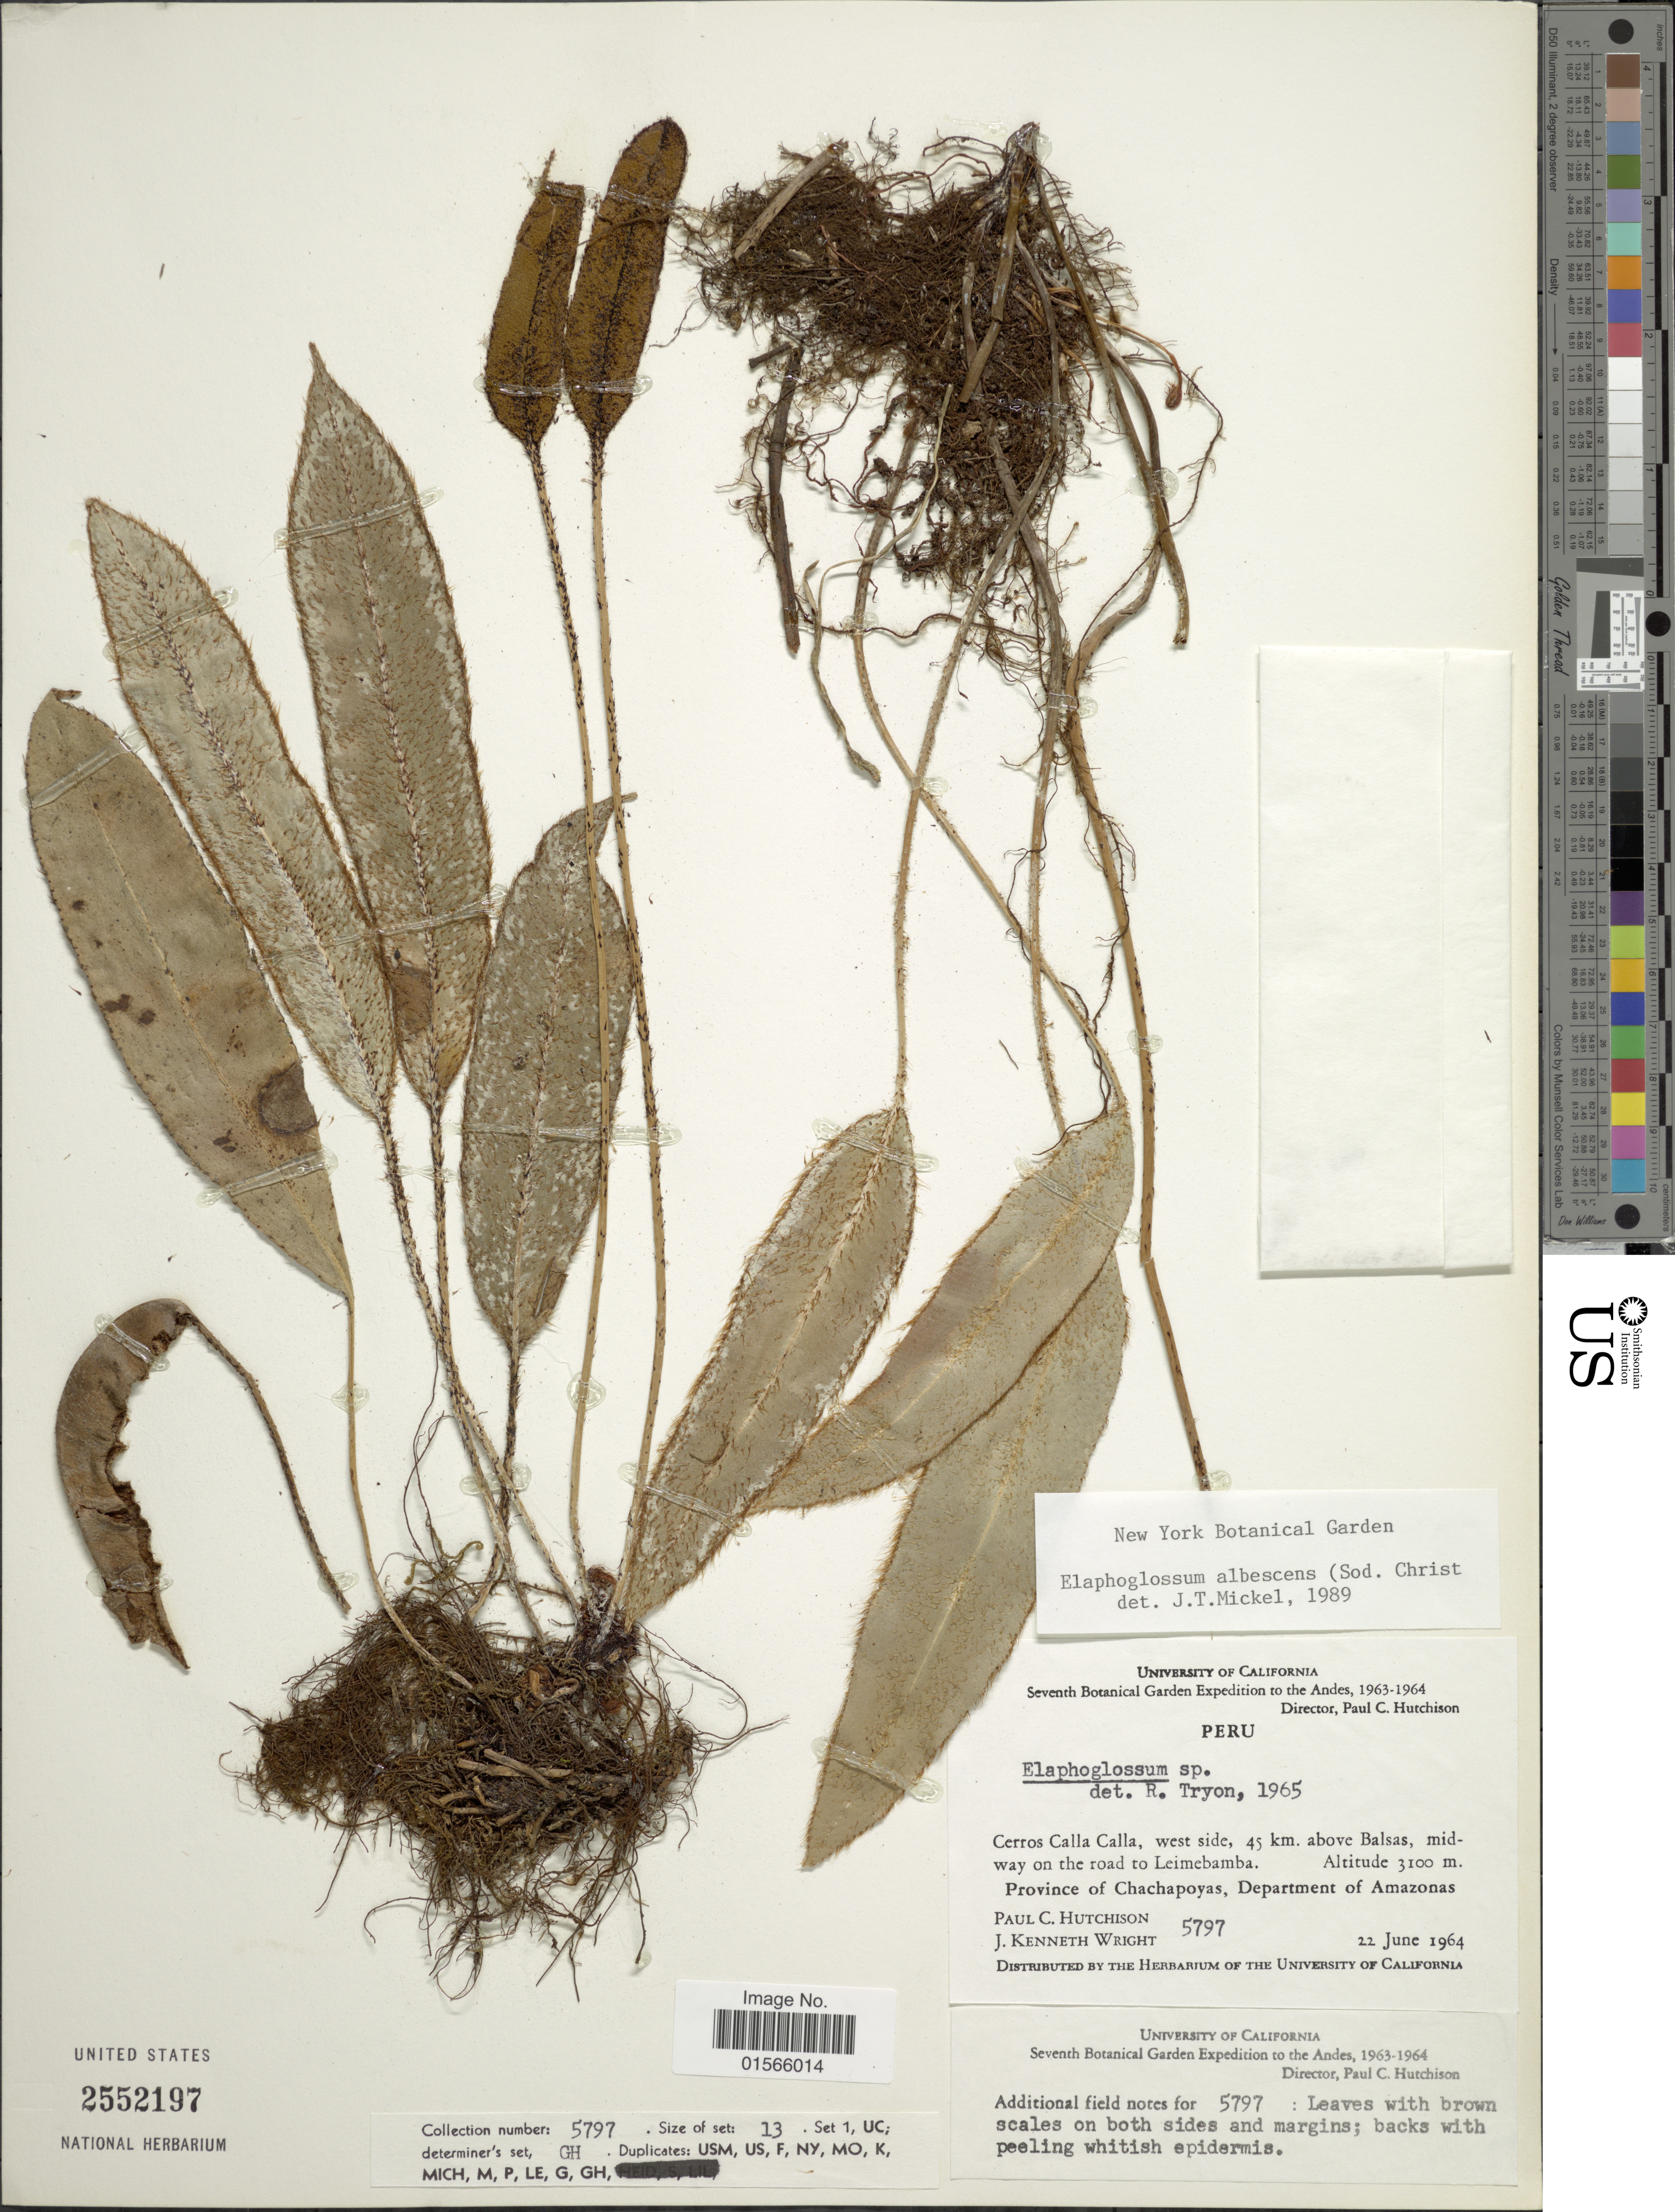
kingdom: Plantae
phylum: Tracheophyta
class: Polypodiopsida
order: Polypodiales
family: Dryopteridaceae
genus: Elaphoglossum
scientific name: Elaphoglossum albescens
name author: (Sodiro) Christ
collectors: P. C. Hutchison & J. K. Wright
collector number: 5797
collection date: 1964-06-22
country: Peru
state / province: Amazonas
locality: Cerros Calla Calla, west side, 45 km. above Balsas, midway on the road to Leimebamba, Provinces of Chachapoyas, Department of Amazonas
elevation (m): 3100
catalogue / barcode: US 2552197